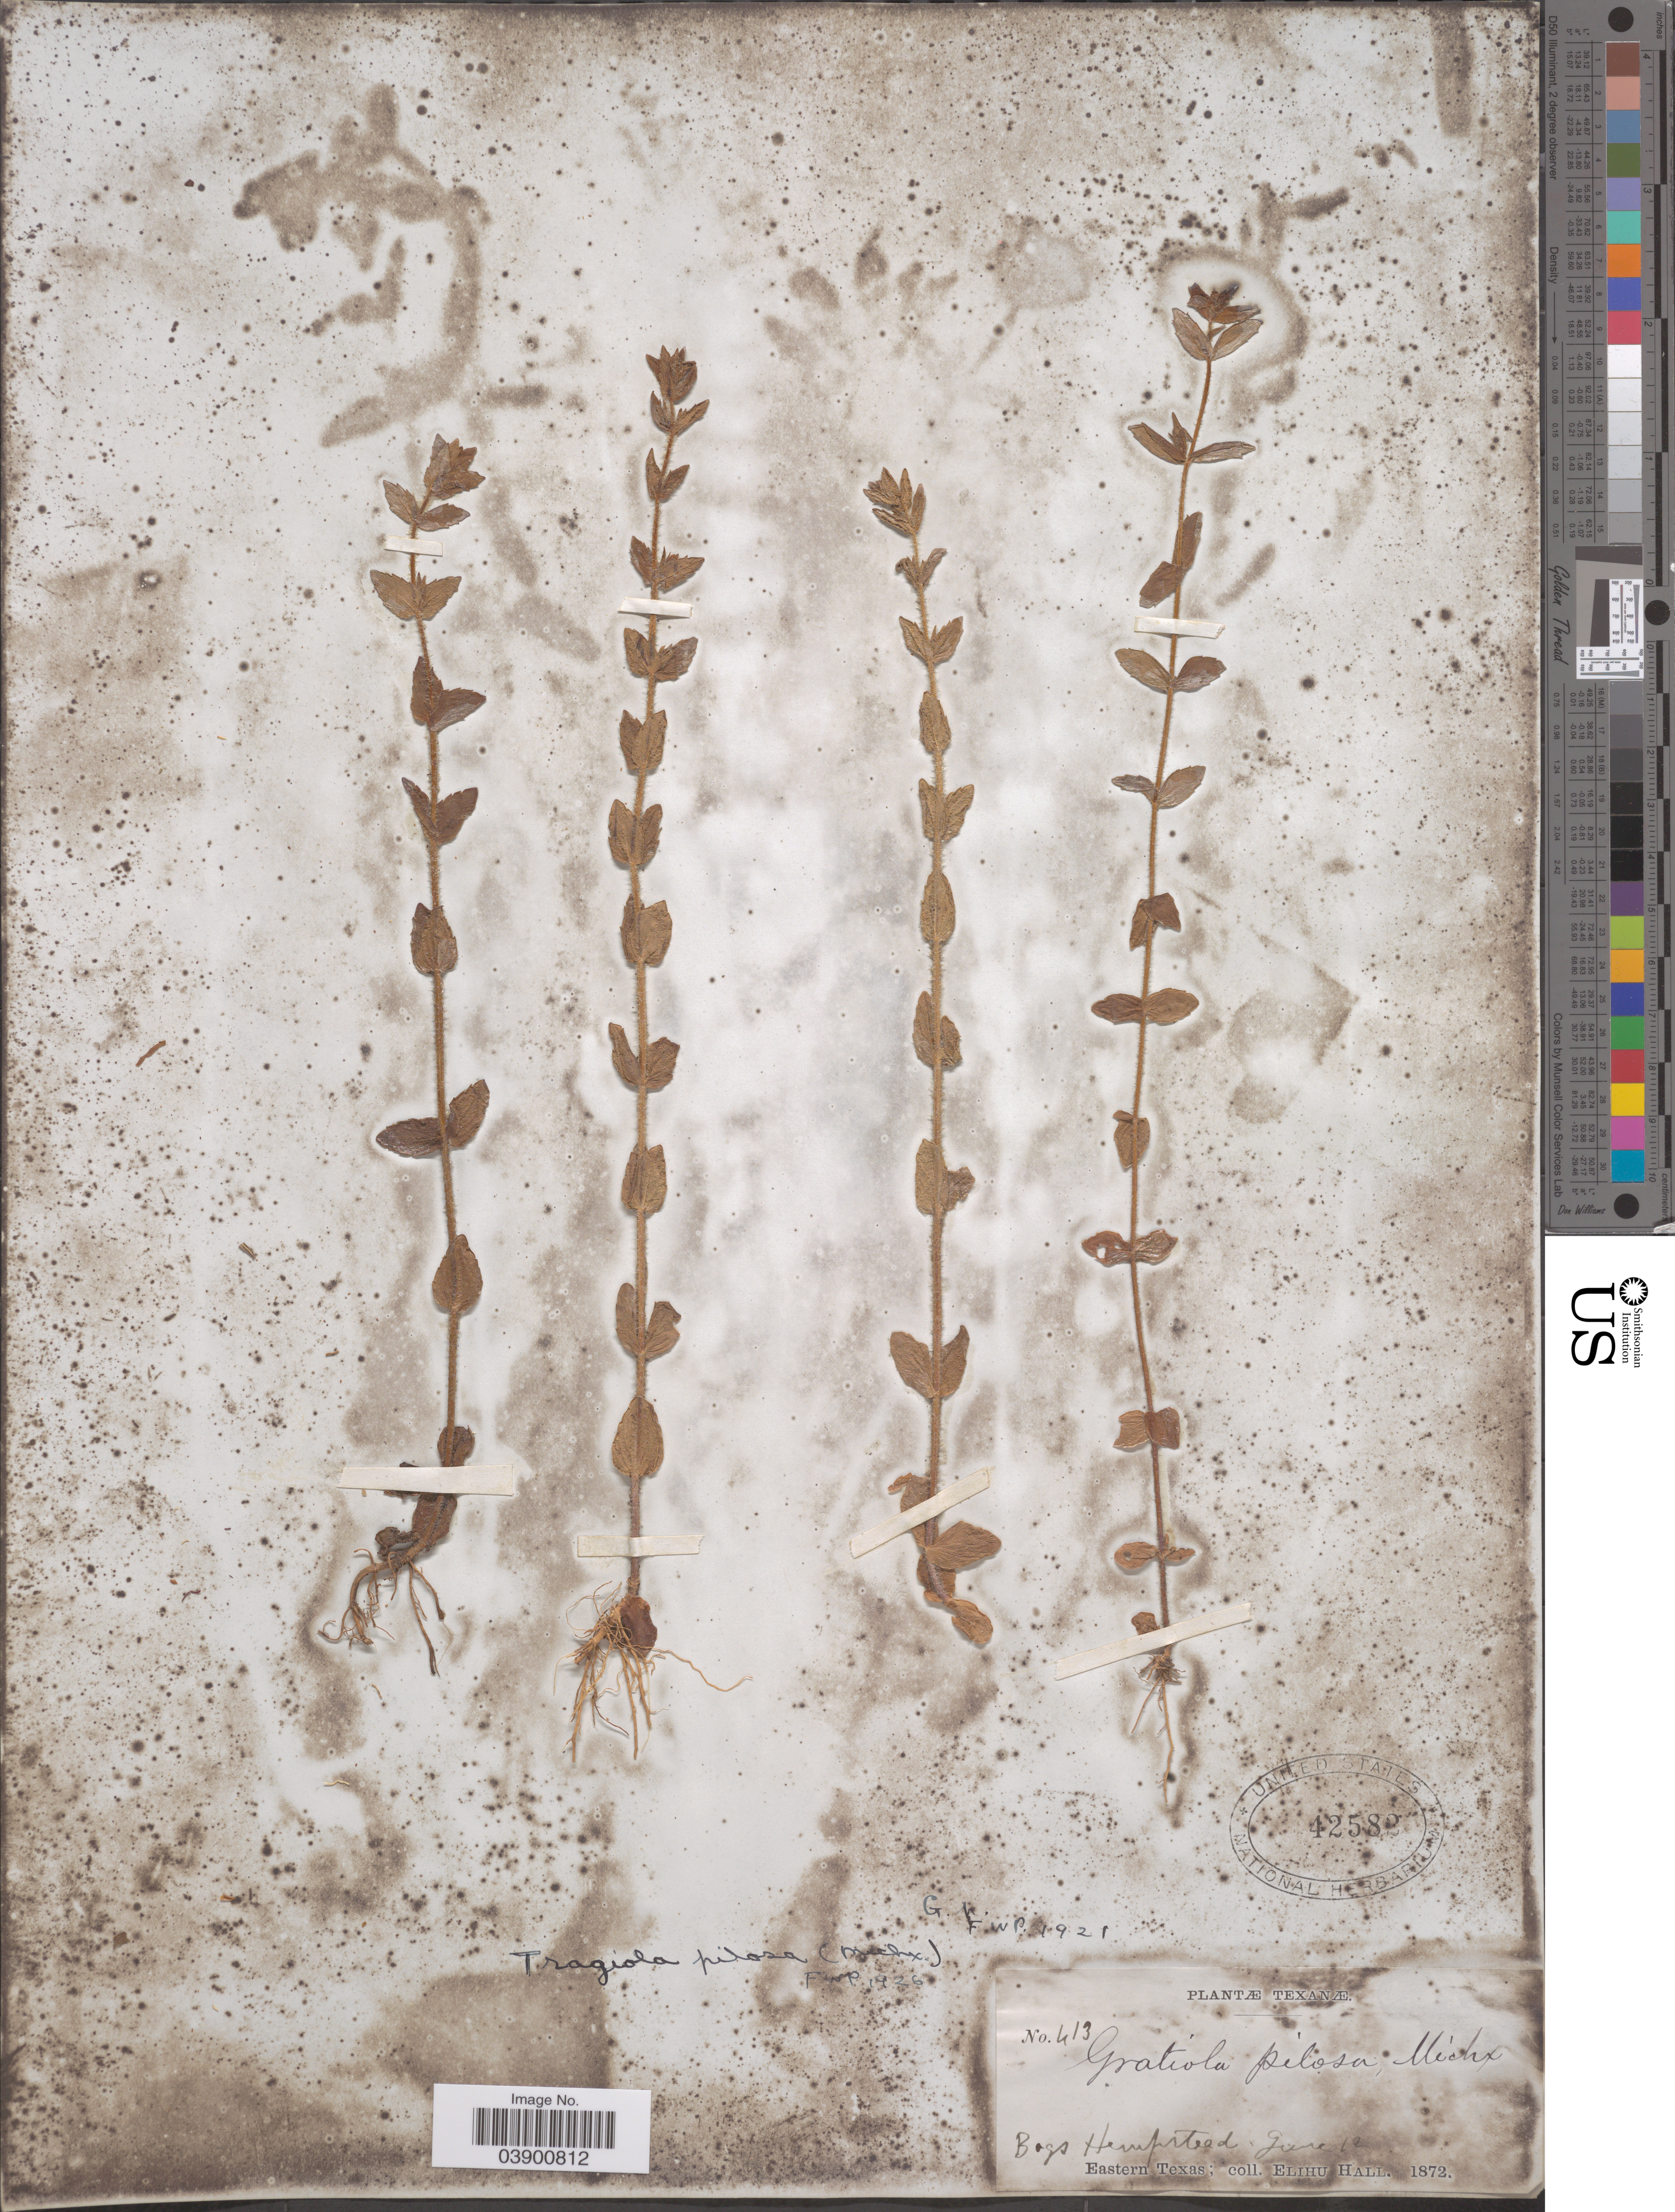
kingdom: Plantae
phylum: Tracheophyta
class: Magnoliopsida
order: Lamiales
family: Plantaginaceae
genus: Gratiola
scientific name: Gratiola pilosa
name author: Michx.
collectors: E. Hall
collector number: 413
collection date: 1872-06-01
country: United States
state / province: Texas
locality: Bogs Hempstead. Eastern Texas.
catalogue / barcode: US 42582